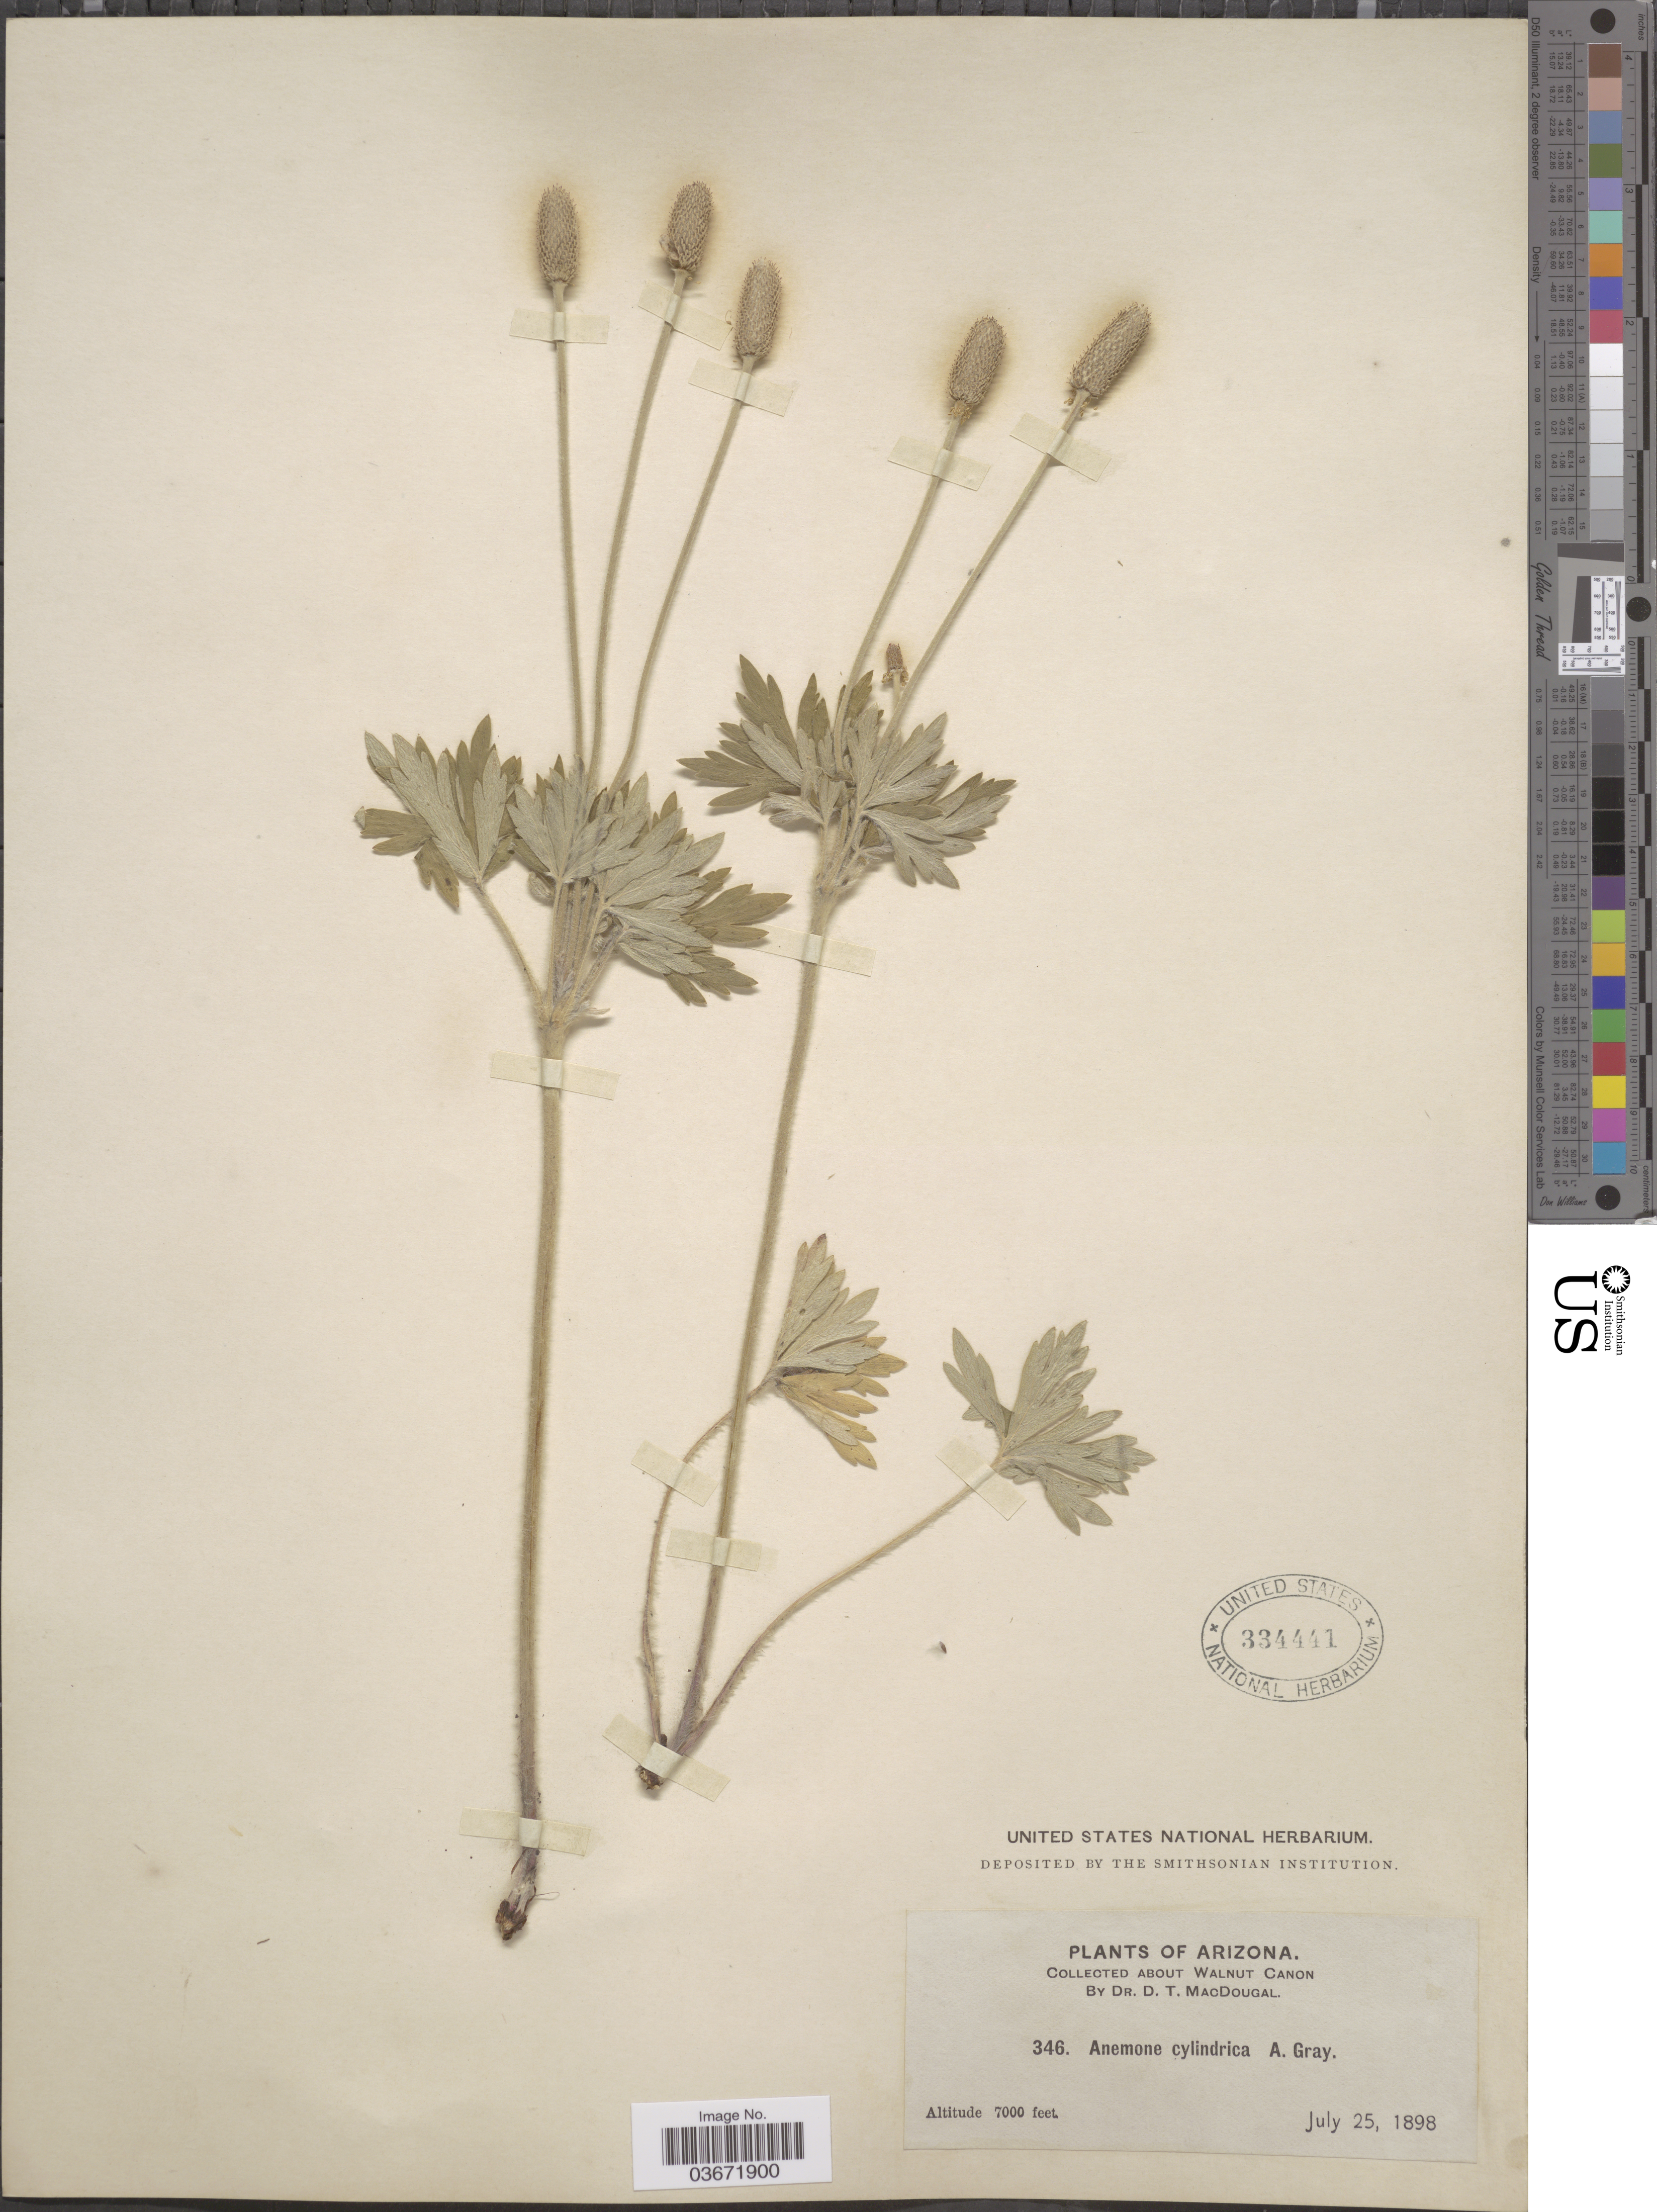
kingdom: Plantae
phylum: Tracheophyta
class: Magnoliopsida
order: Ranunculales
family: Ranunculaceae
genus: Anemone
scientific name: Anemone cylindrica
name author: A. Gray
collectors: D. T. MacDougal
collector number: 346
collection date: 1898-07-25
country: United States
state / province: Arizona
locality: About Walnut Canon.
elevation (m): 2134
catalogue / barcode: US 334441